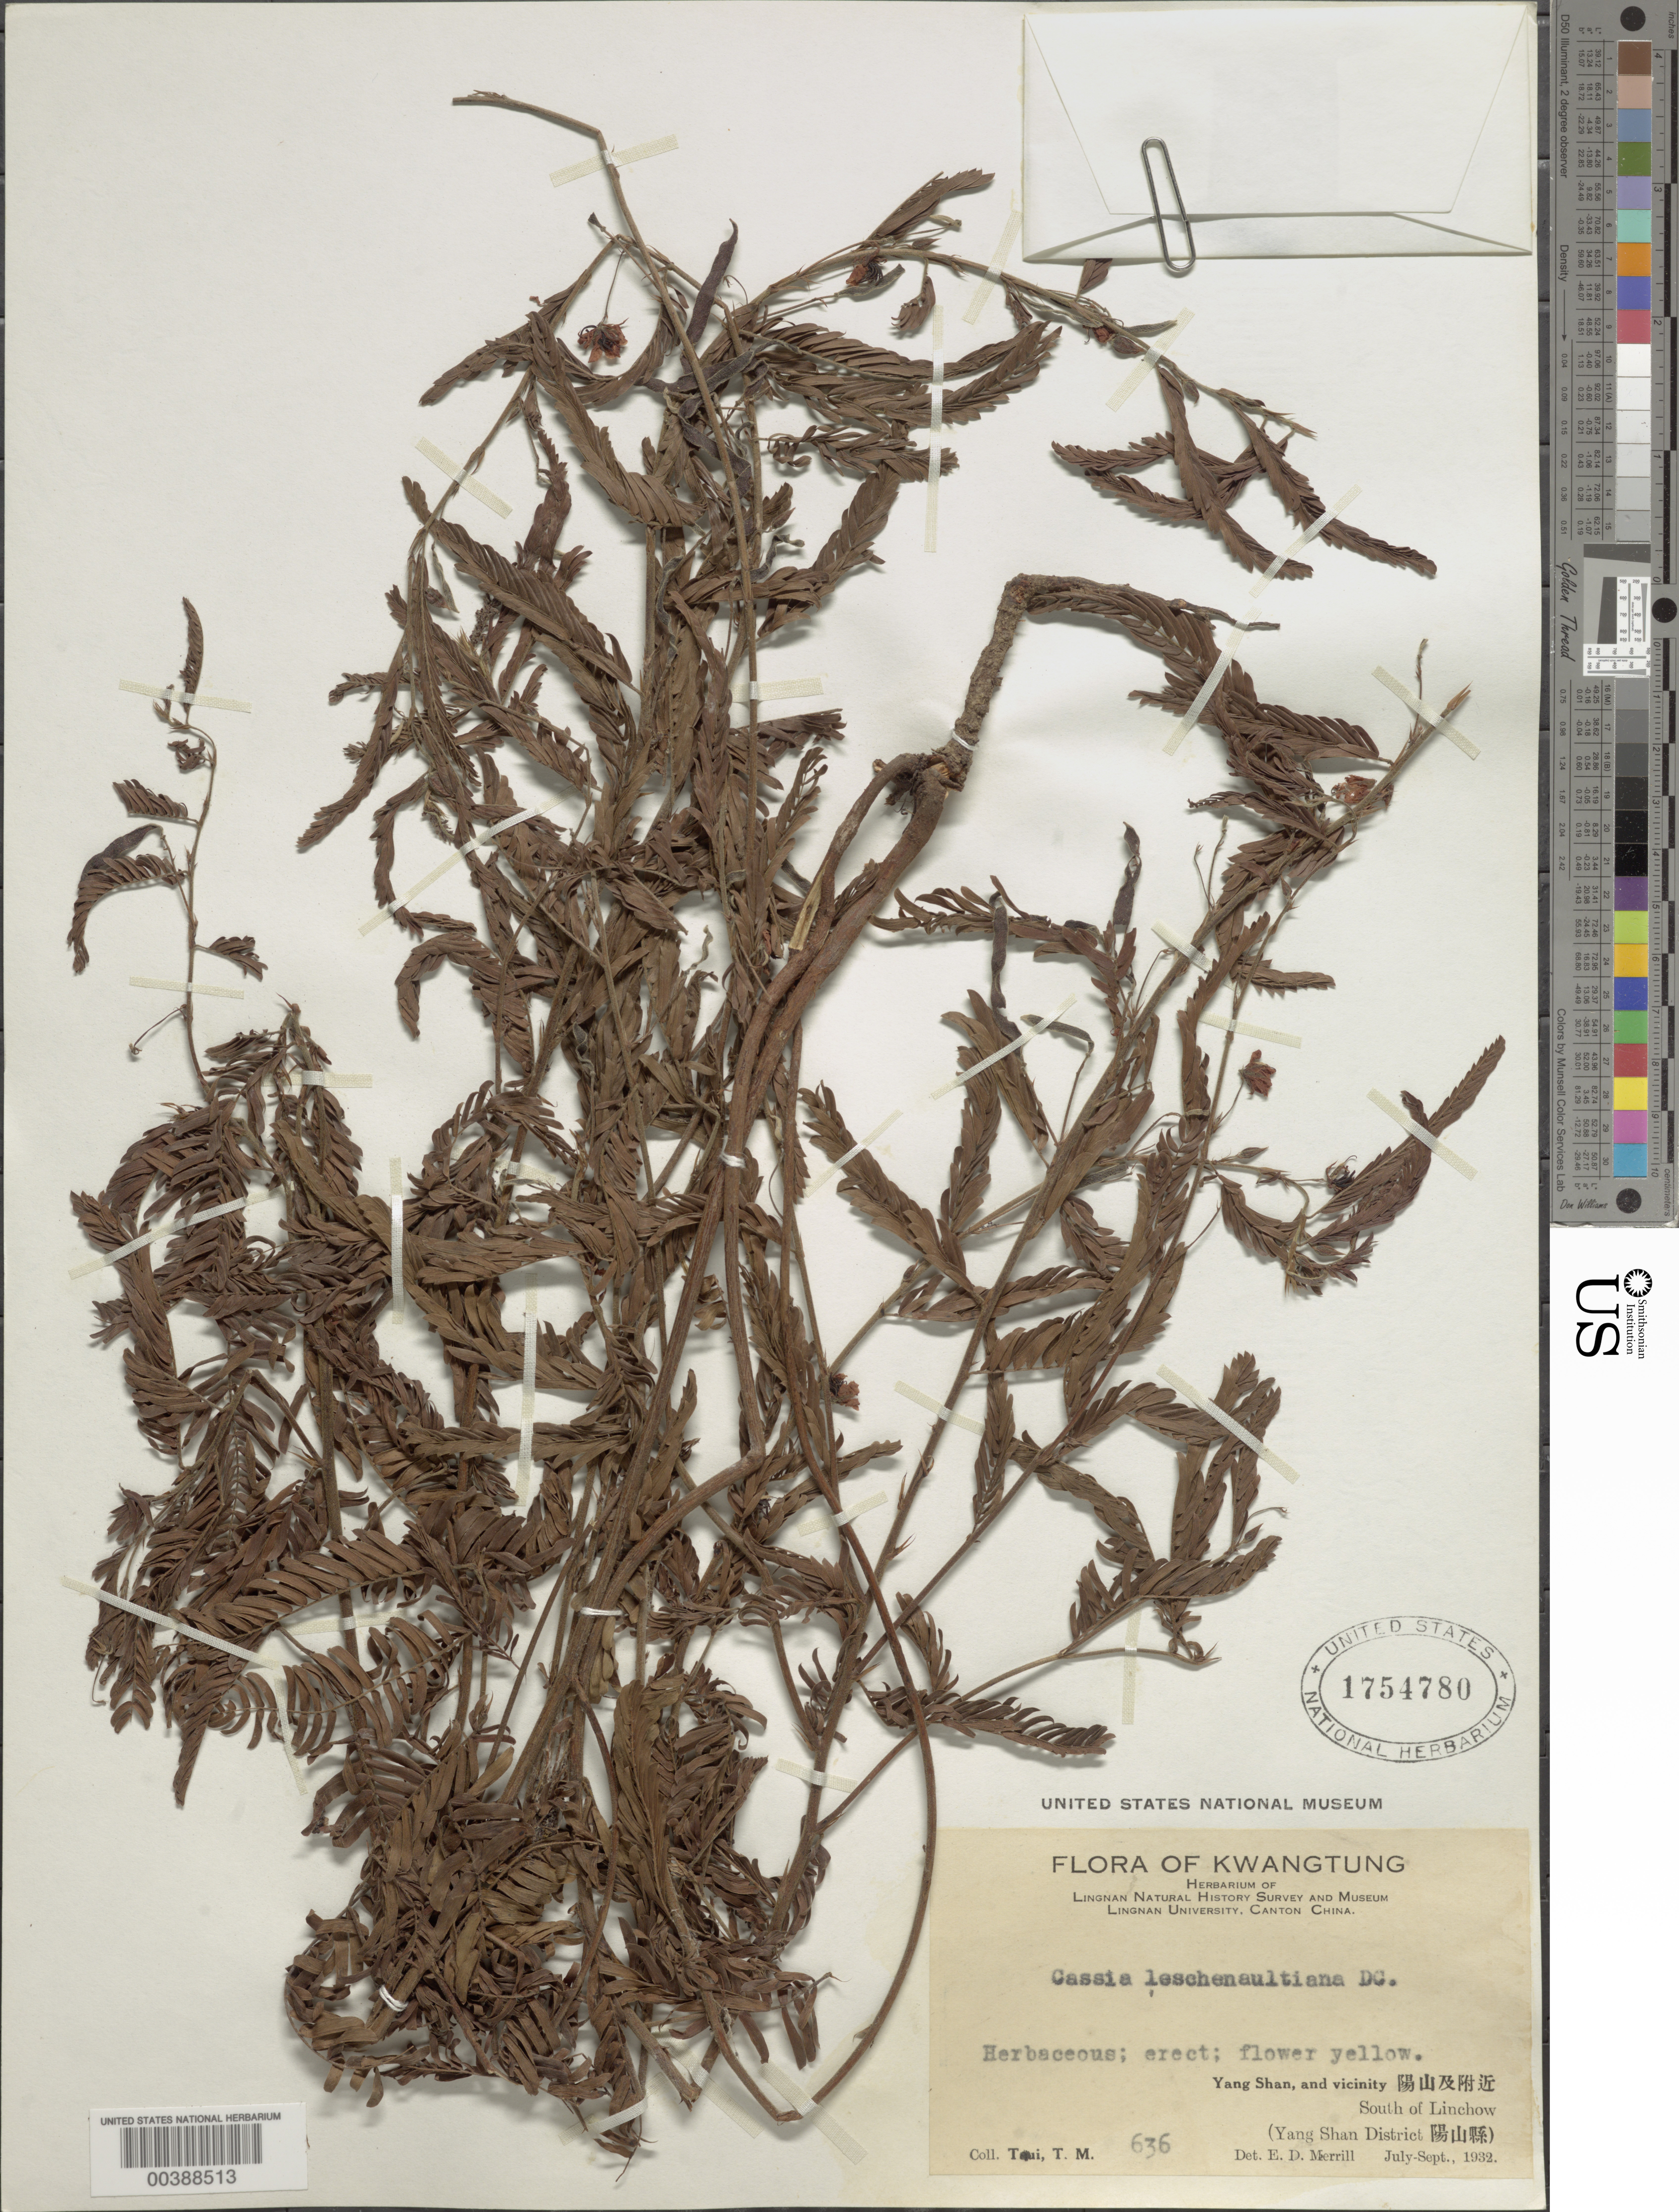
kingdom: Plantae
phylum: Tracheophyta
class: Magnoliopsida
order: Fabales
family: Fabaceae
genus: Chamaecrista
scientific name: Chamaecrista nictitans var. glabrata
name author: (Vogel) H.S. Irwin & Barneby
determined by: Strong, Mark T., (BOT), Smithsonian Institution - National Museum of Natural History (UNITED STATES)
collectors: T. Taui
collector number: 636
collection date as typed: Jul 1932 to -- Sep 1932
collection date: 1932-07/1932-09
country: China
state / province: Guangdong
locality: Yang shan and vicinity; s of linchow; yang shan dist.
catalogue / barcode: US 1754780